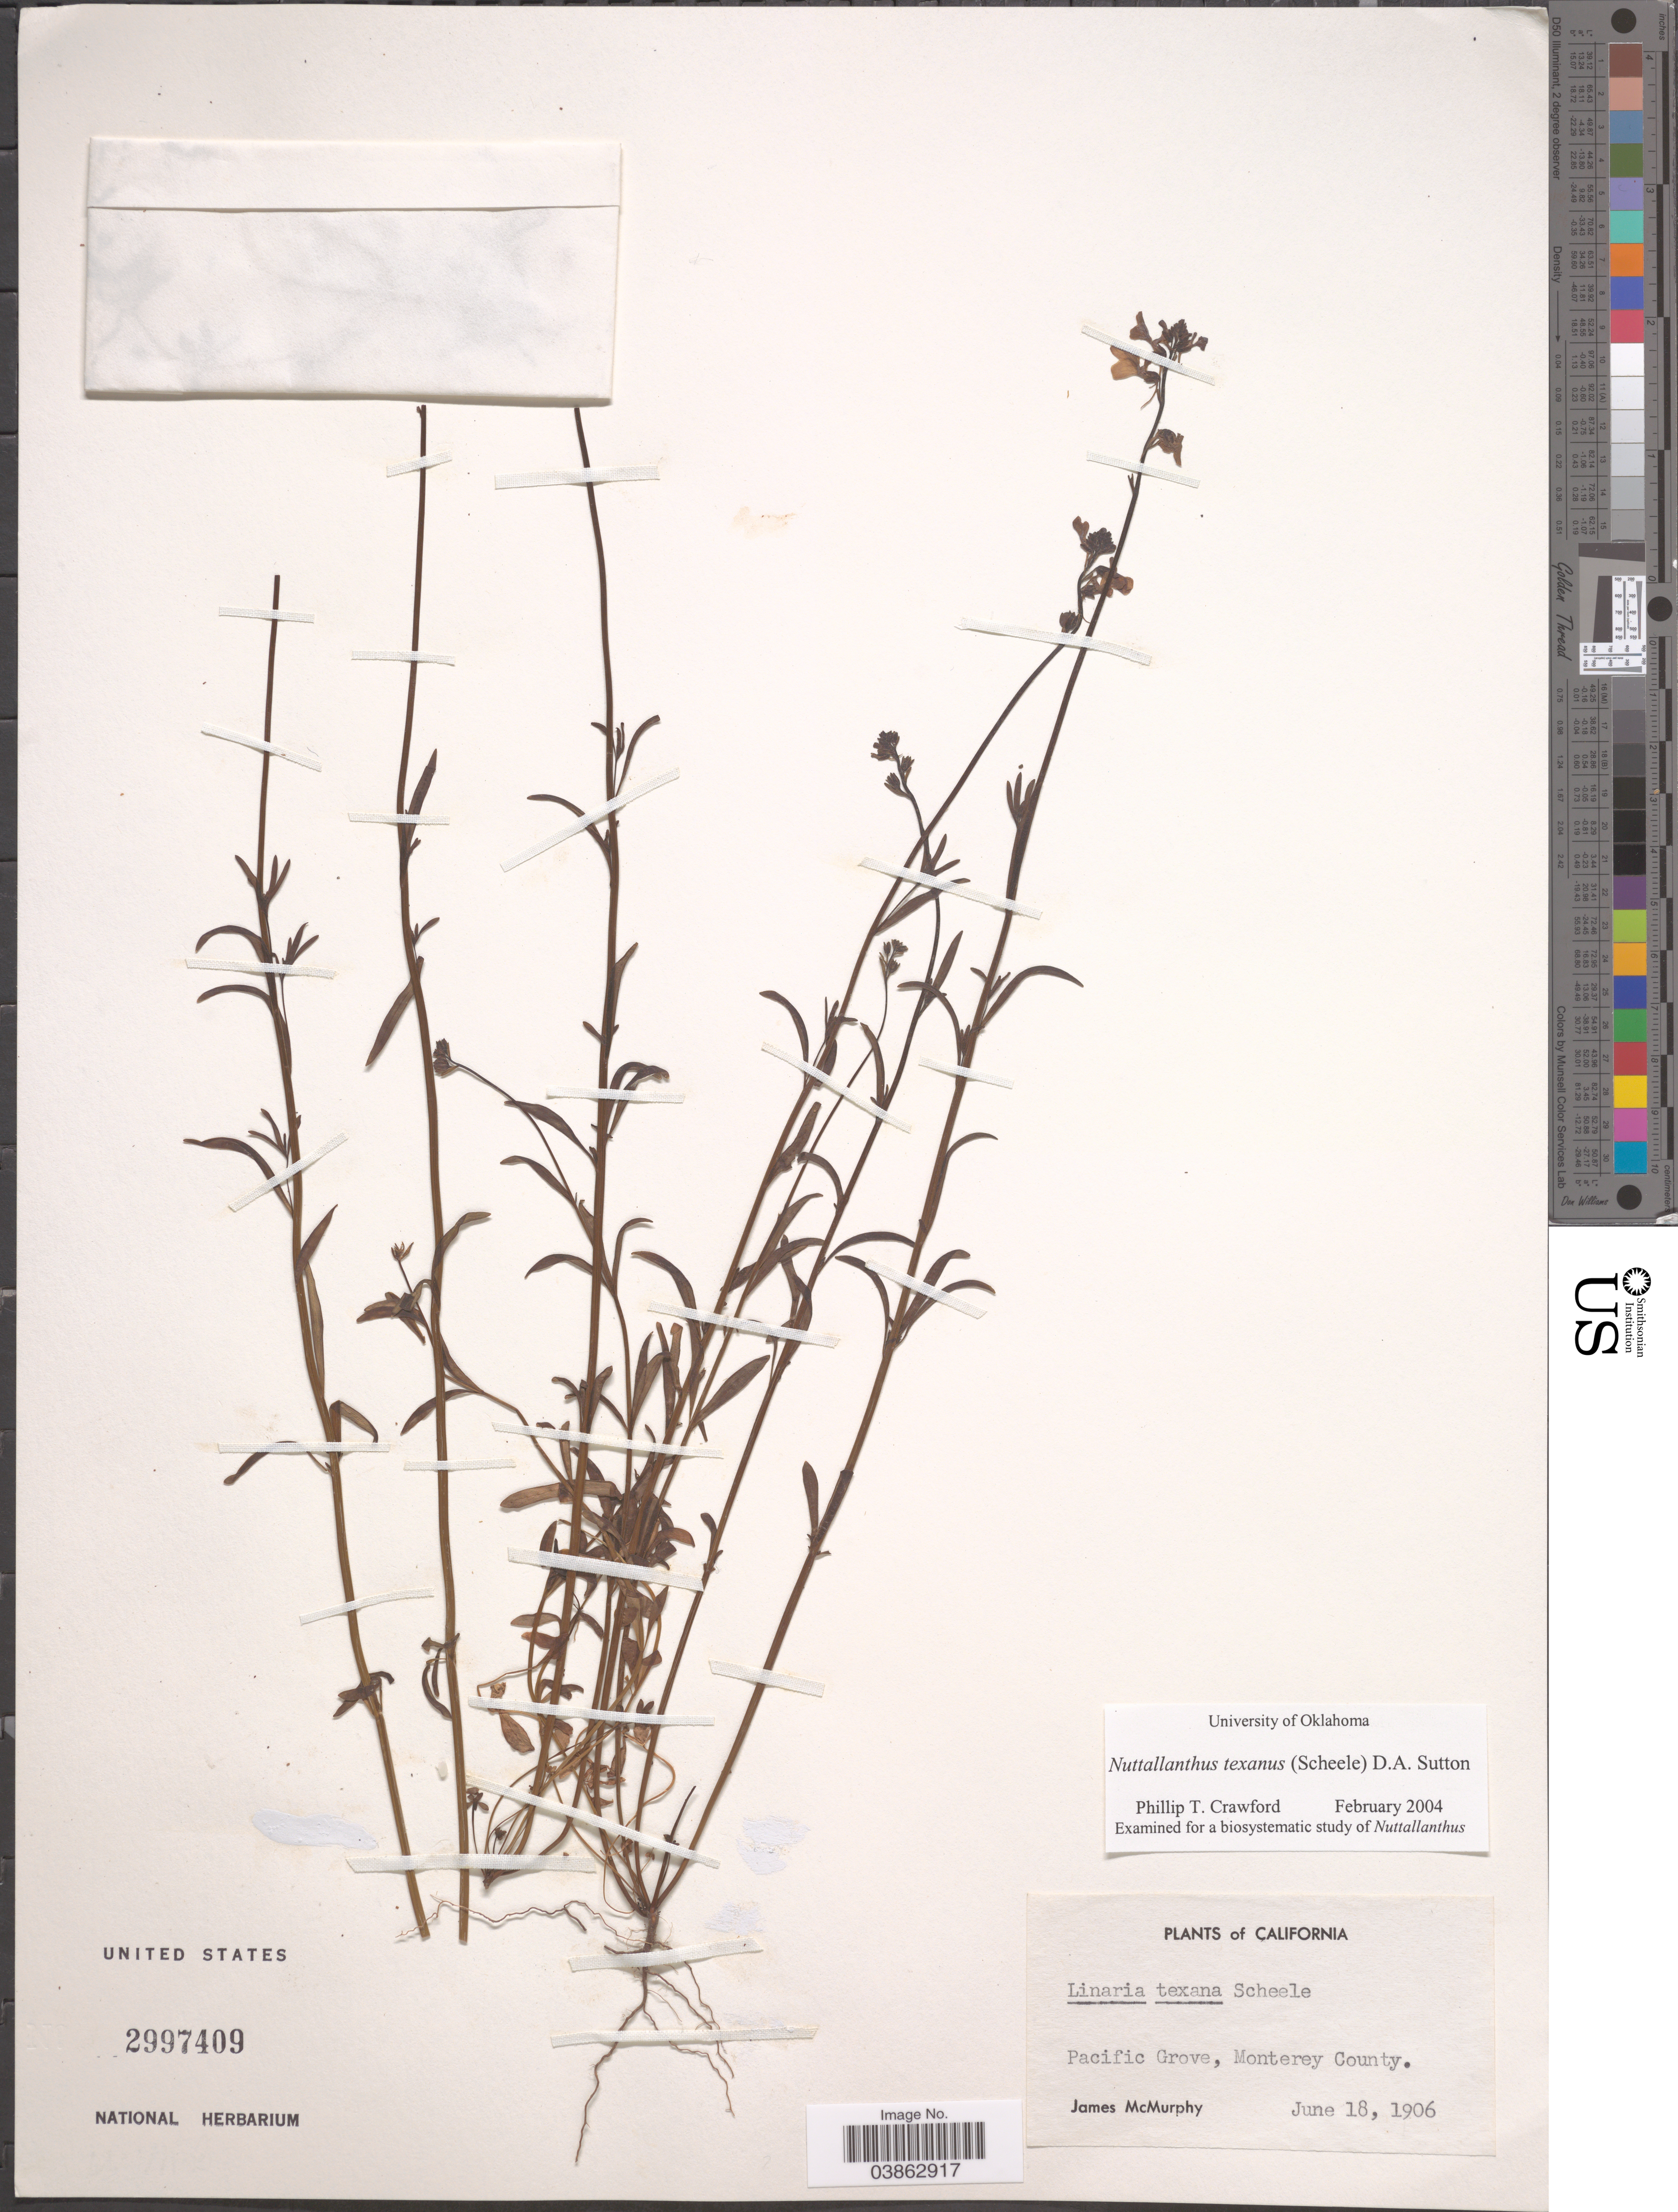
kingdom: Plantae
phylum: Tracheophyta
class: Magnoliopsida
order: Lamiales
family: Plantaginaceae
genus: Linaria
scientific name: Linaria texana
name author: Scheele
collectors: J. McMurphy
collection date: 1906-06-18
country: United States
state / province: California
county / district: Monterey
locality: Pacific Grove, Monterey County.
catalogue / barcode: US 2997409